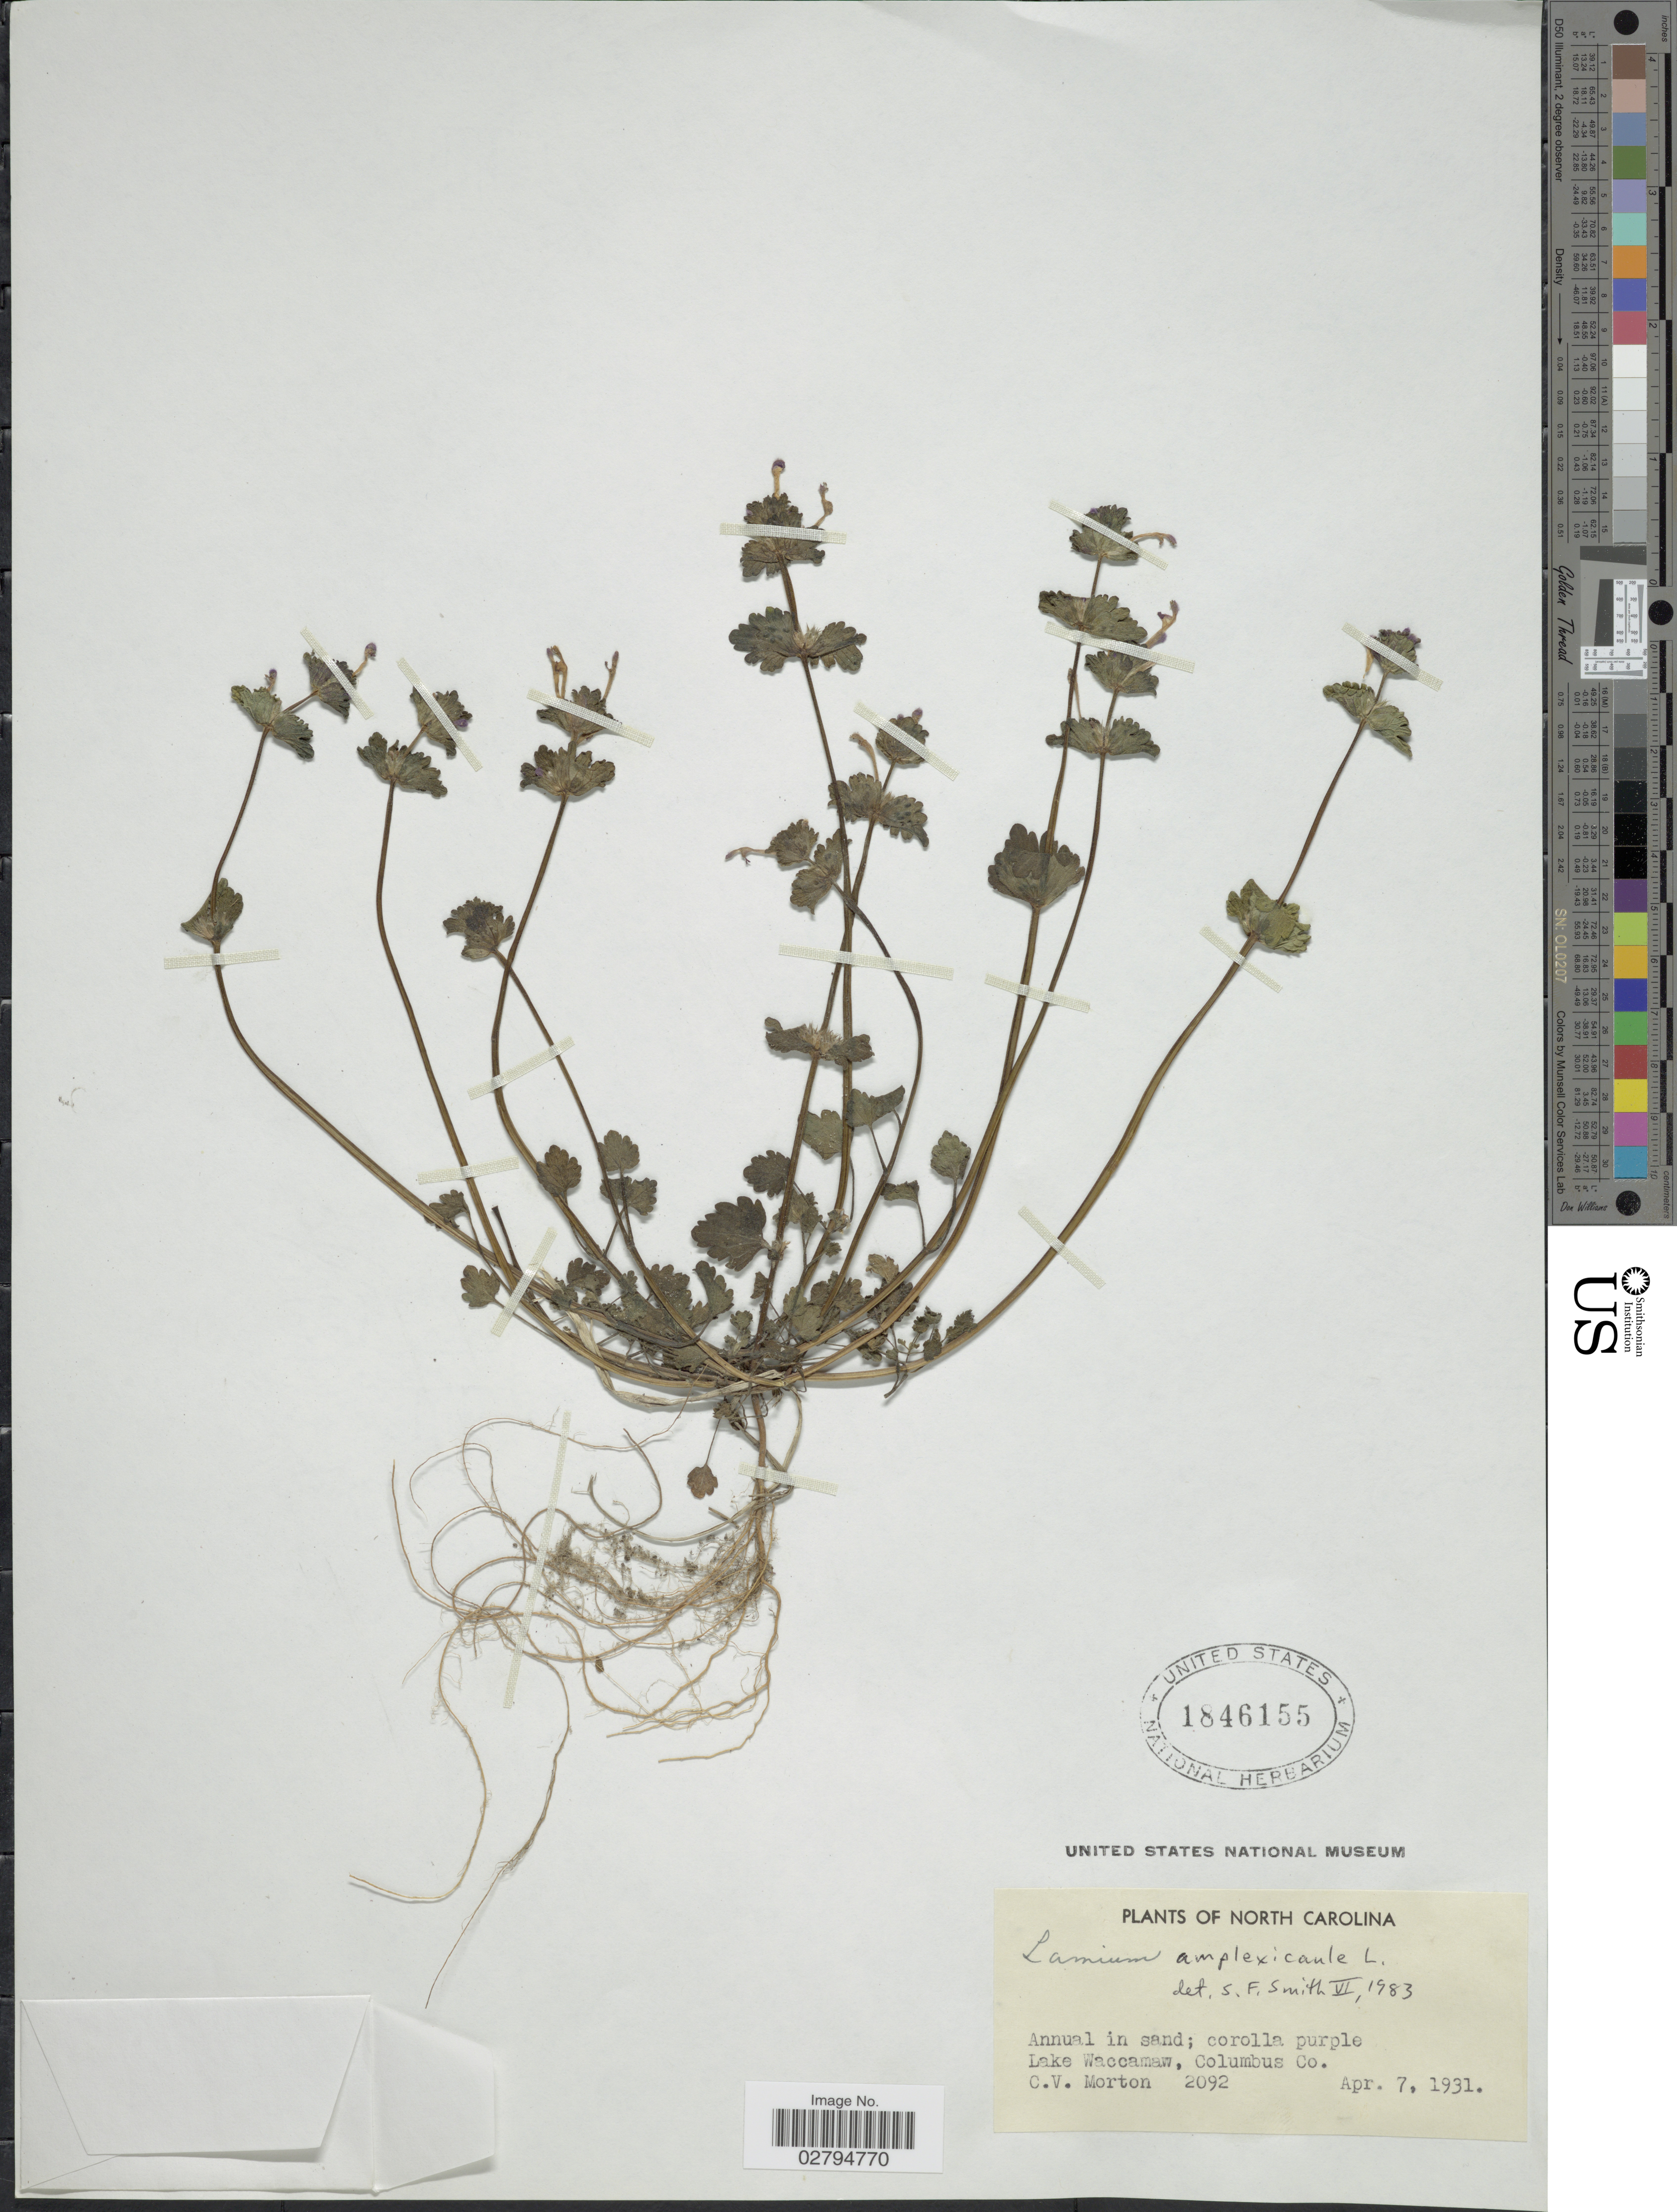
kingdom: Plantae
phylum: Tracheophyta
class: Magnoliopsida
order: Lamiales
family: Lamiaceae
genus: Lamium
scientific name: Lamium amplexicaule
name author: L.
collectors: C. V. Morton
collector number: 2092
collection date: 1931-04-07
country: United States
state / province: North Carolina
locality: Lake Waccamaw, Columbus Co.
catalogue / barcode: US 1846155